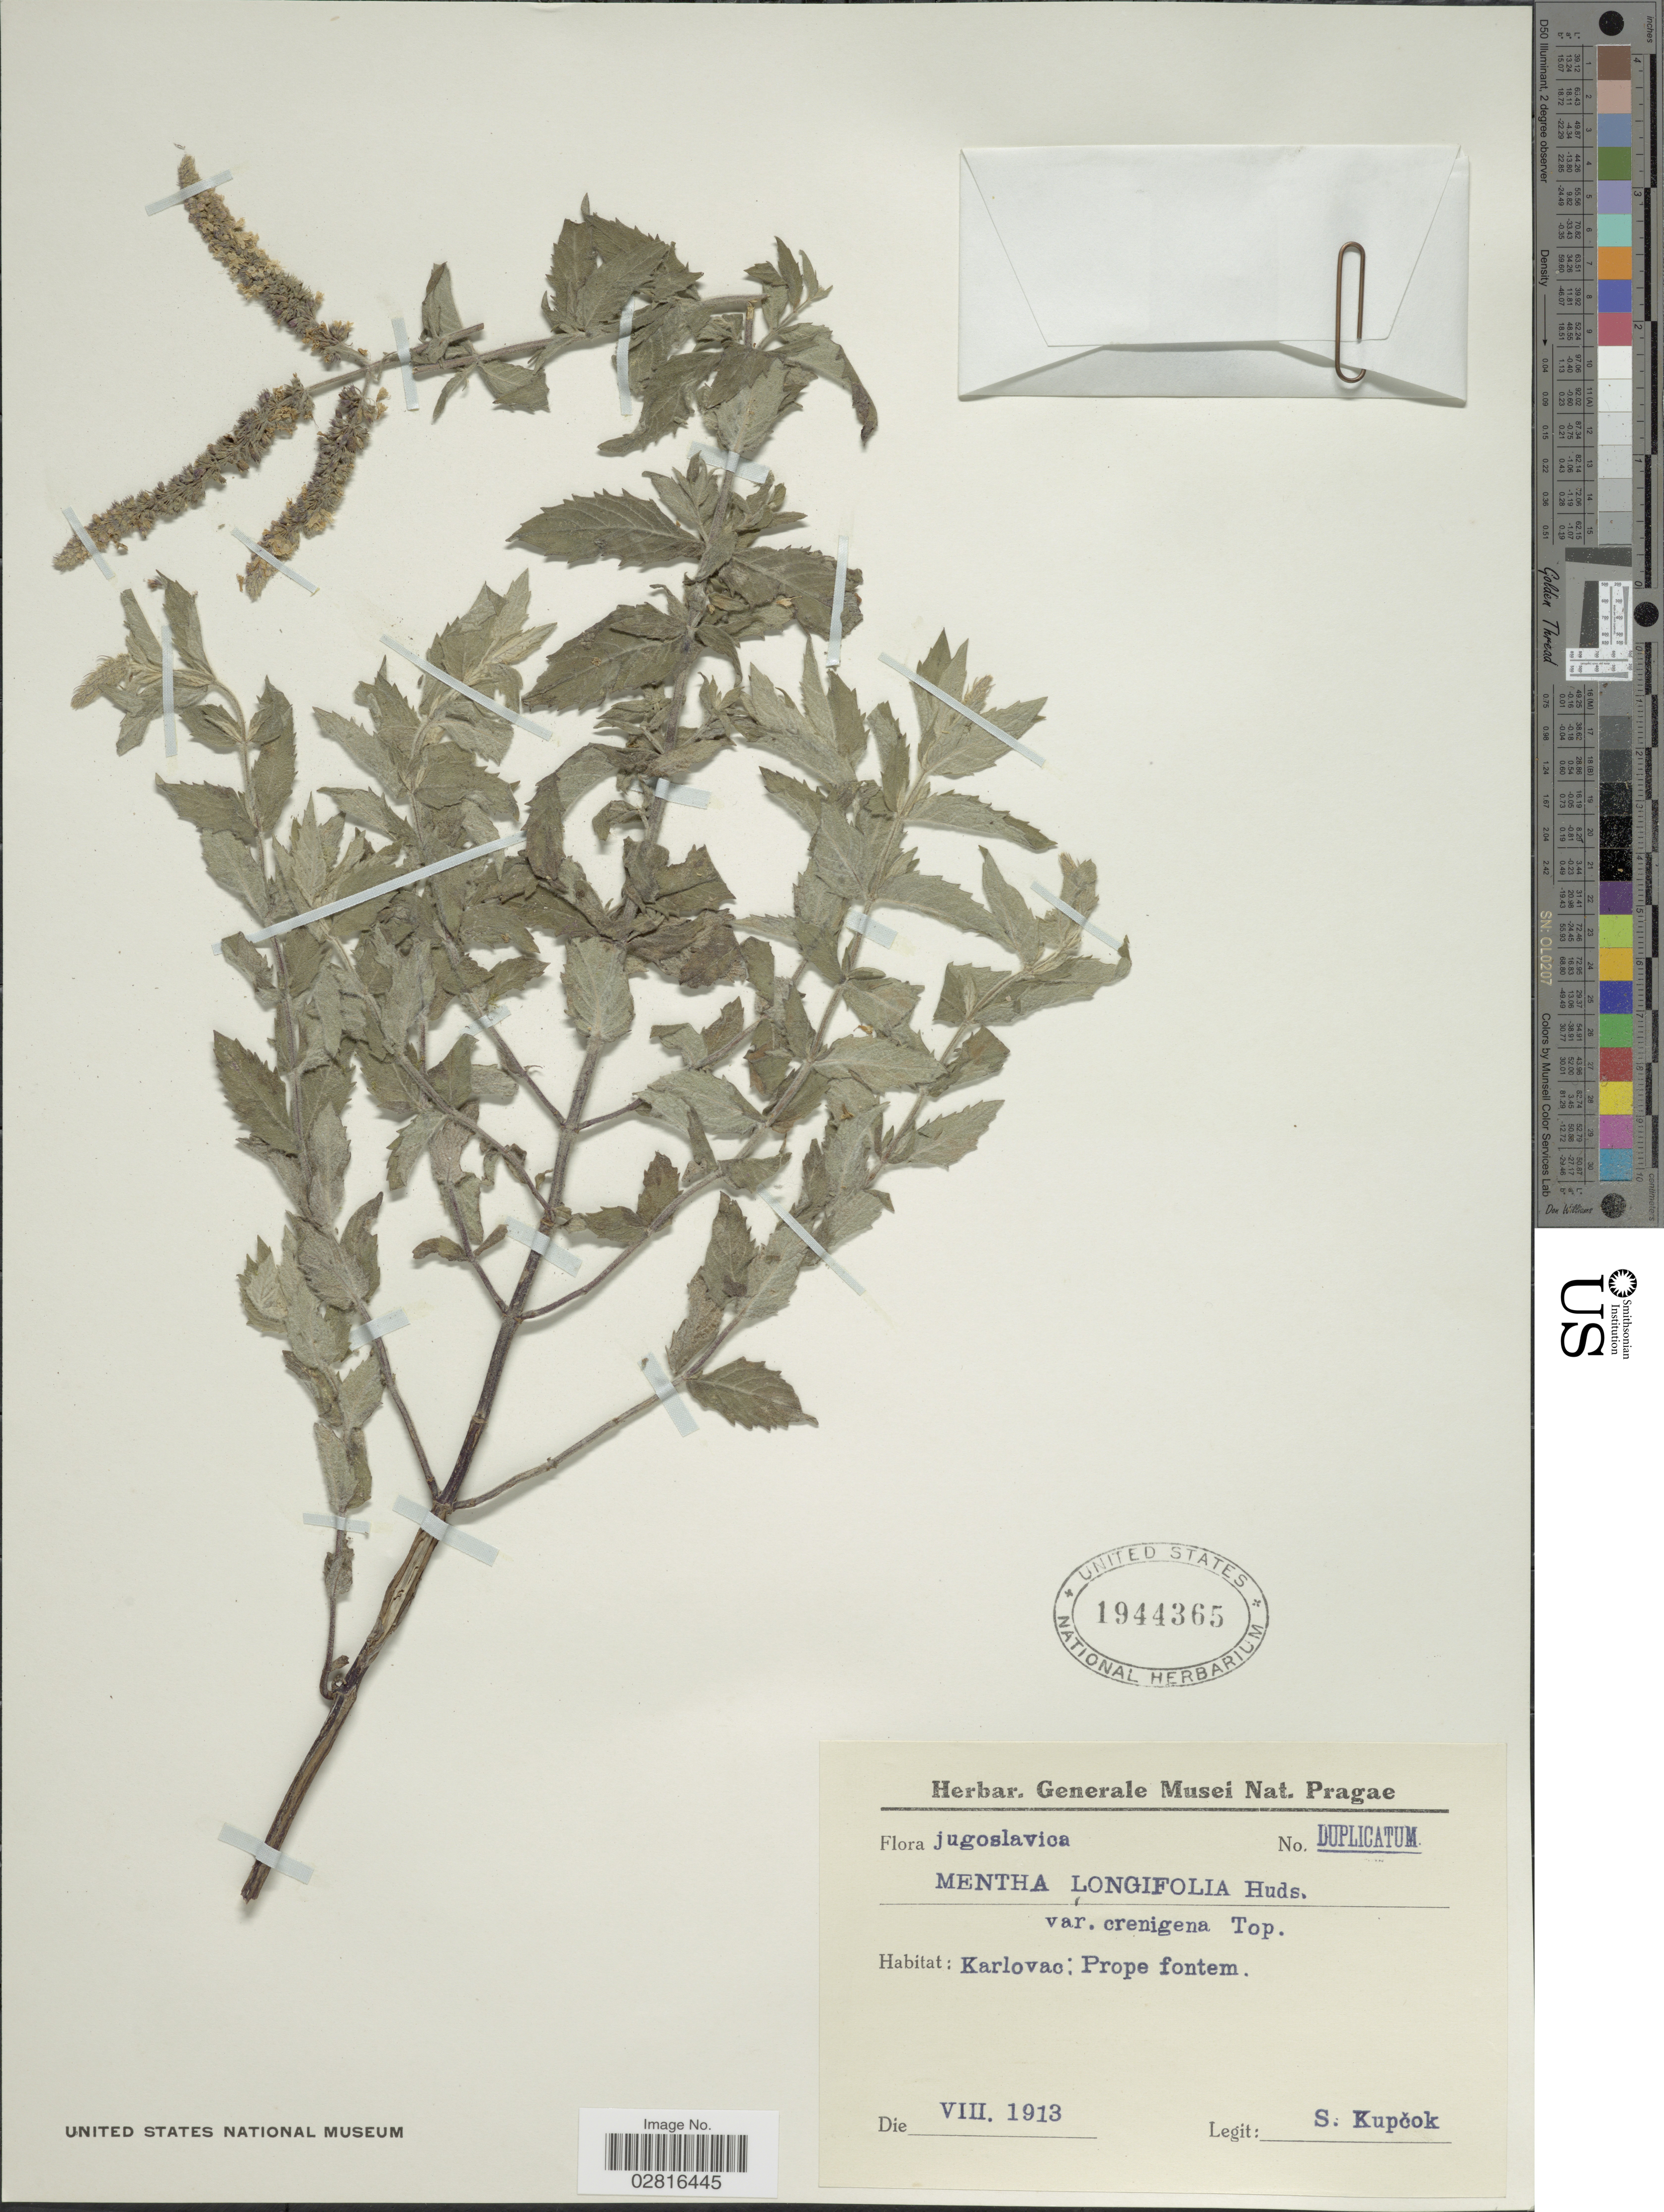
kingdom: Plantae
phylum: Tracheophyta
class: Magnoliopsida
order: Lamiales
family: Lamiaceae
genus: Mentha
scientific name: Mentha longifolia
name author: (L.) L.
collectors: S. Kupcok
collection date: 1913-08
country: Croatia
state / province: Karlovac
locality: Jugoslavica. Prope fontem.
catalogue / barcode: US 1944365